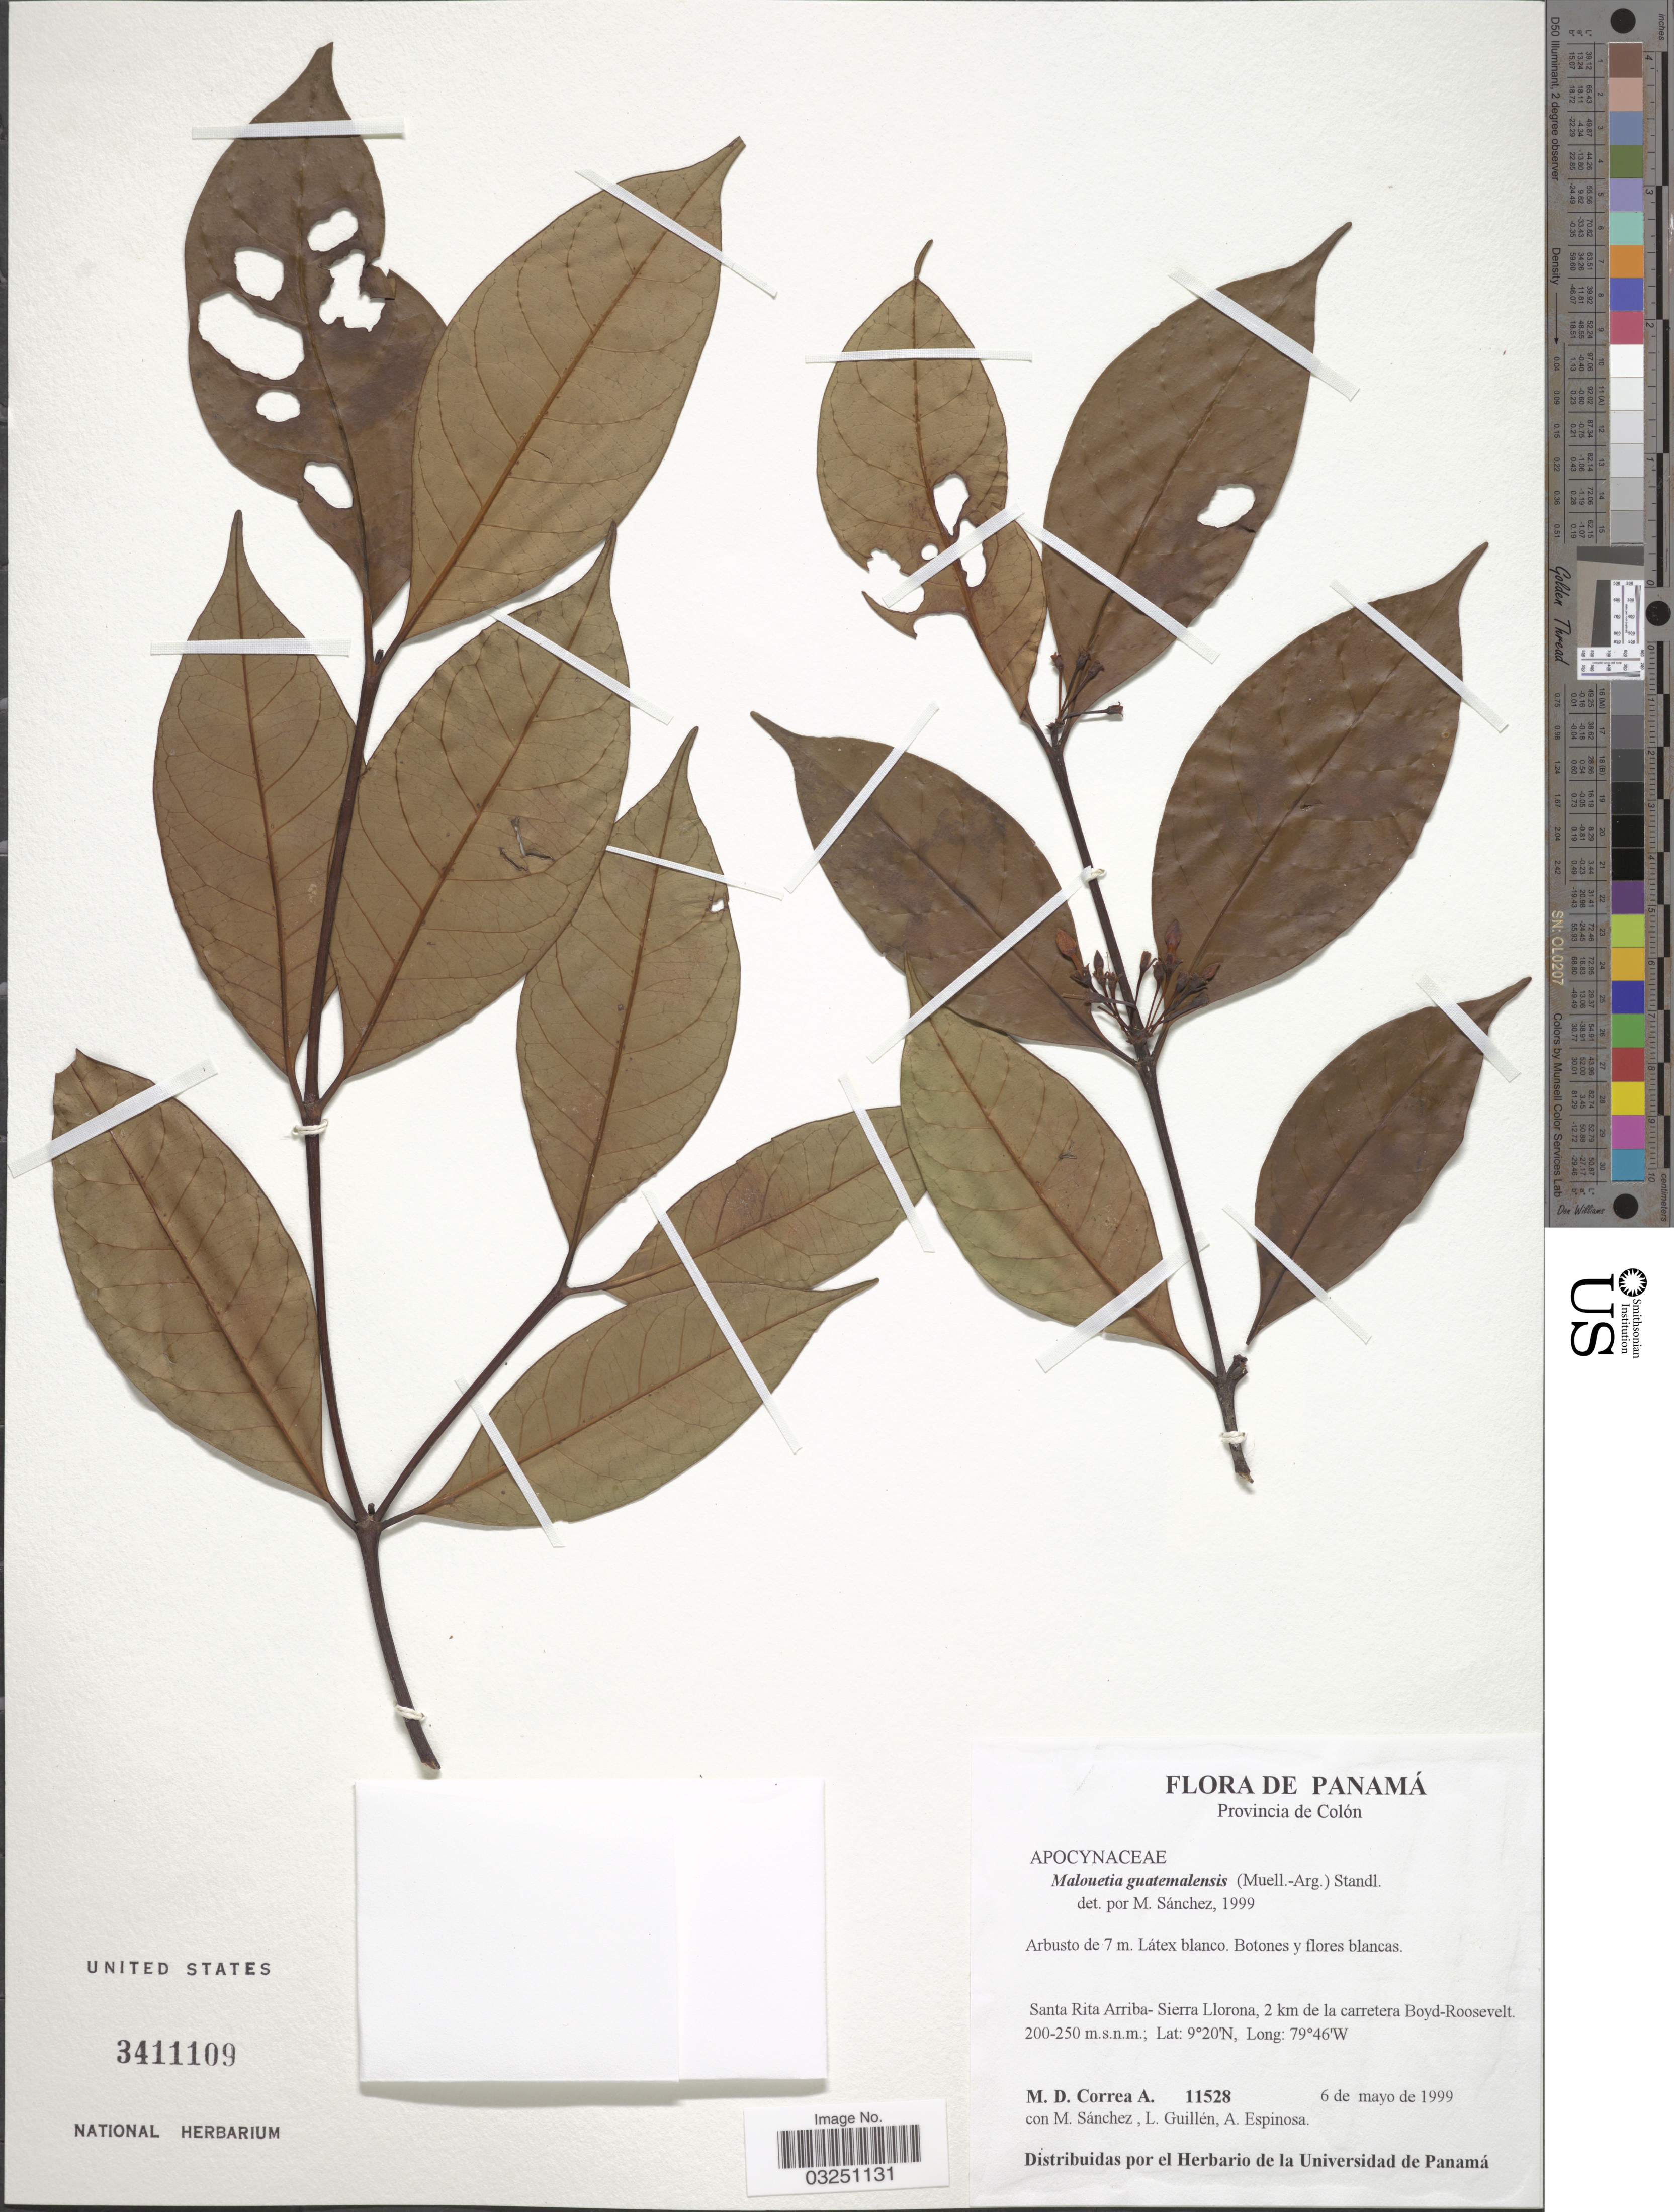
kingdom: Plantae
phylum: Tracheophyta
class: Magnoliopsida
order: Gentianales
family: Apocynaceae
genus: Malouetia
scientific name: Malouetia guatemalensis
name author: (Müll. Arg.) Standl.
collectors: M. D. Corrêa-A., M. Sánchez, L. Guillén & A. Espinosa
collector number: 11528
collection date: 1999-05-06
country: Panama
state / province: Colón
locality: Santa Rita Arriba - Sierra Llorona, 2 km de la carretera Boyd-Roosevelt.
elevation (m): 200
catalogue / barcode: US 3411109